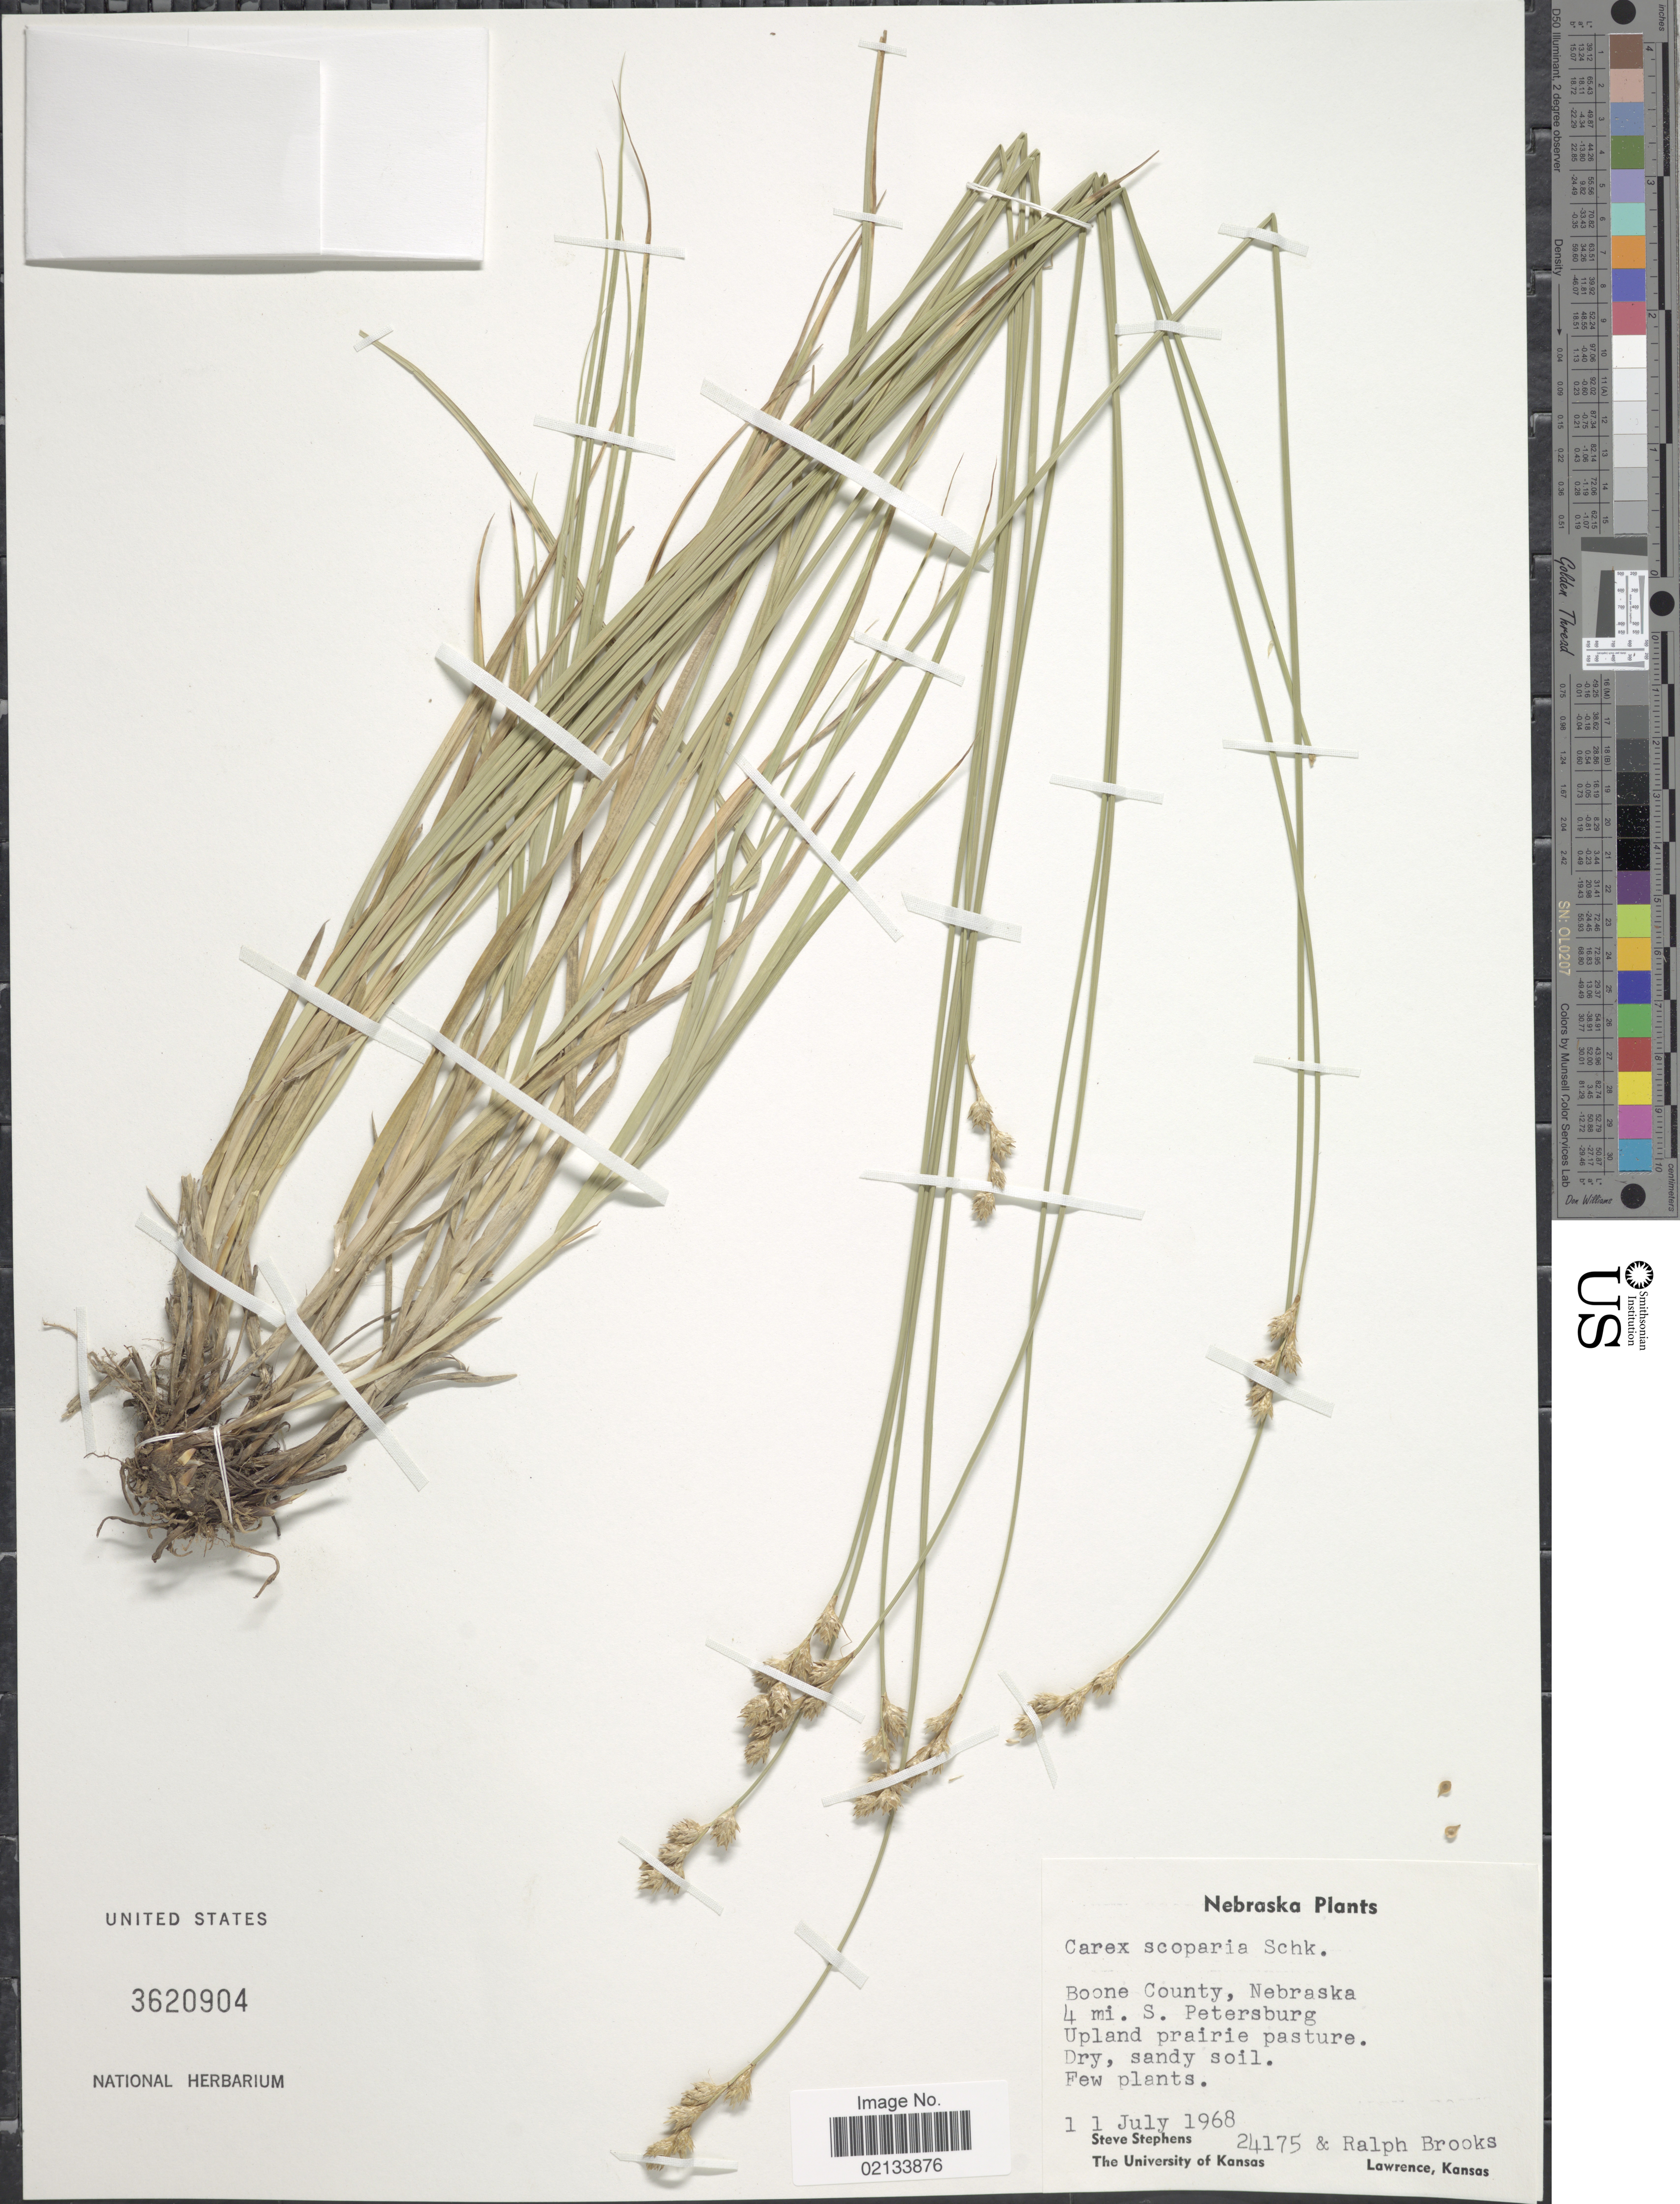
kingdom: Plantae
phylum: Tracheophyta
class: Liliopsida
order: Poales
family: Cyperaceae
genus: Carex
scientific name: Carex scoparia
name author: Schkuhr ex Willd.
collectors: S. Stephens & R. E. Brooks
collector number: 24175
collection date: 1968-07-01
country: United States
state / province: Nebraska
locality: Boone County, 4 mi. S. Petersburg Upland prairie pasture.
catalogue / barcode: US 3620904